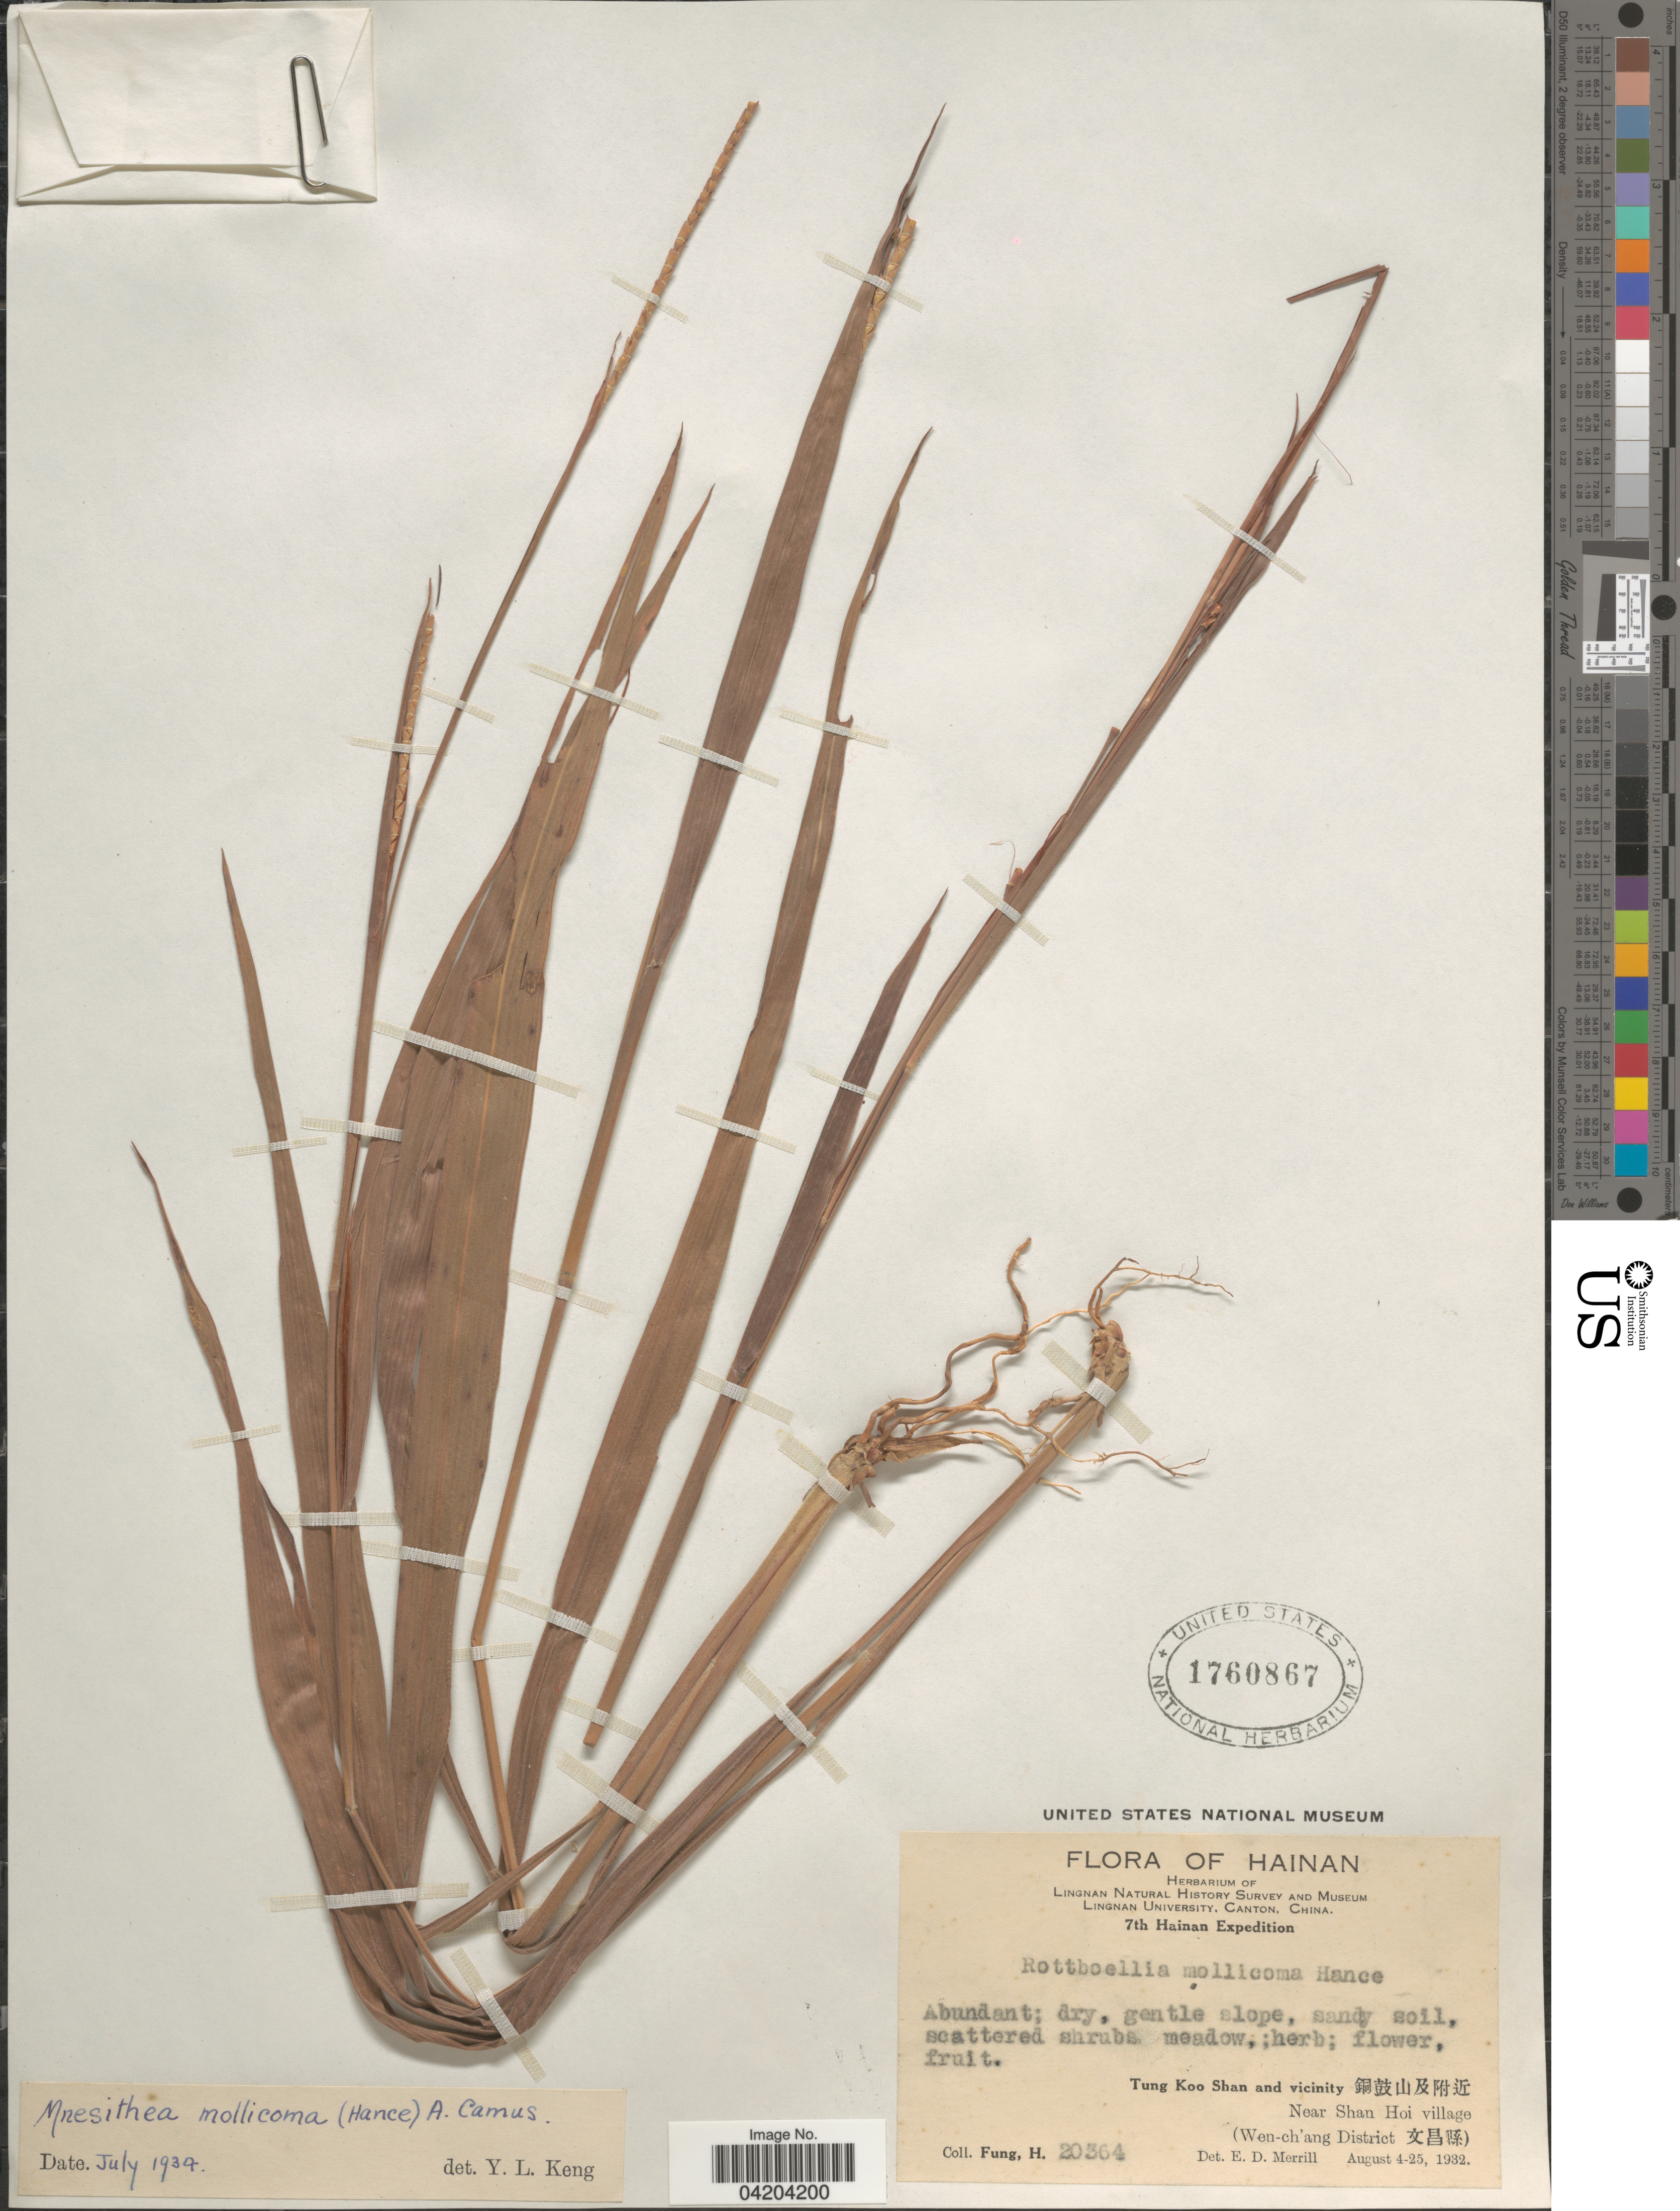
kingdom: Plantae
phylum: Tracheophyta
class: Liliopsida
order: Poales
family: Poaceae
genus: Mnesithea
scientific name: Mnesithea mollicoma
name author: (Hance) A. Camus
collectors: H. Fung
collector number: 20364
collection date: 1932-08-24/1932-08-25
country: China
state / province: Hainan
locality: Lingnan Natural History Survey and Museum Lingnan University. 7th Hainan Expedition. Tung Koo Shan and vicinity X. Near Shan Hoi village. (Wen-ch'ang District X).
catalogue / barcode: US 1760867